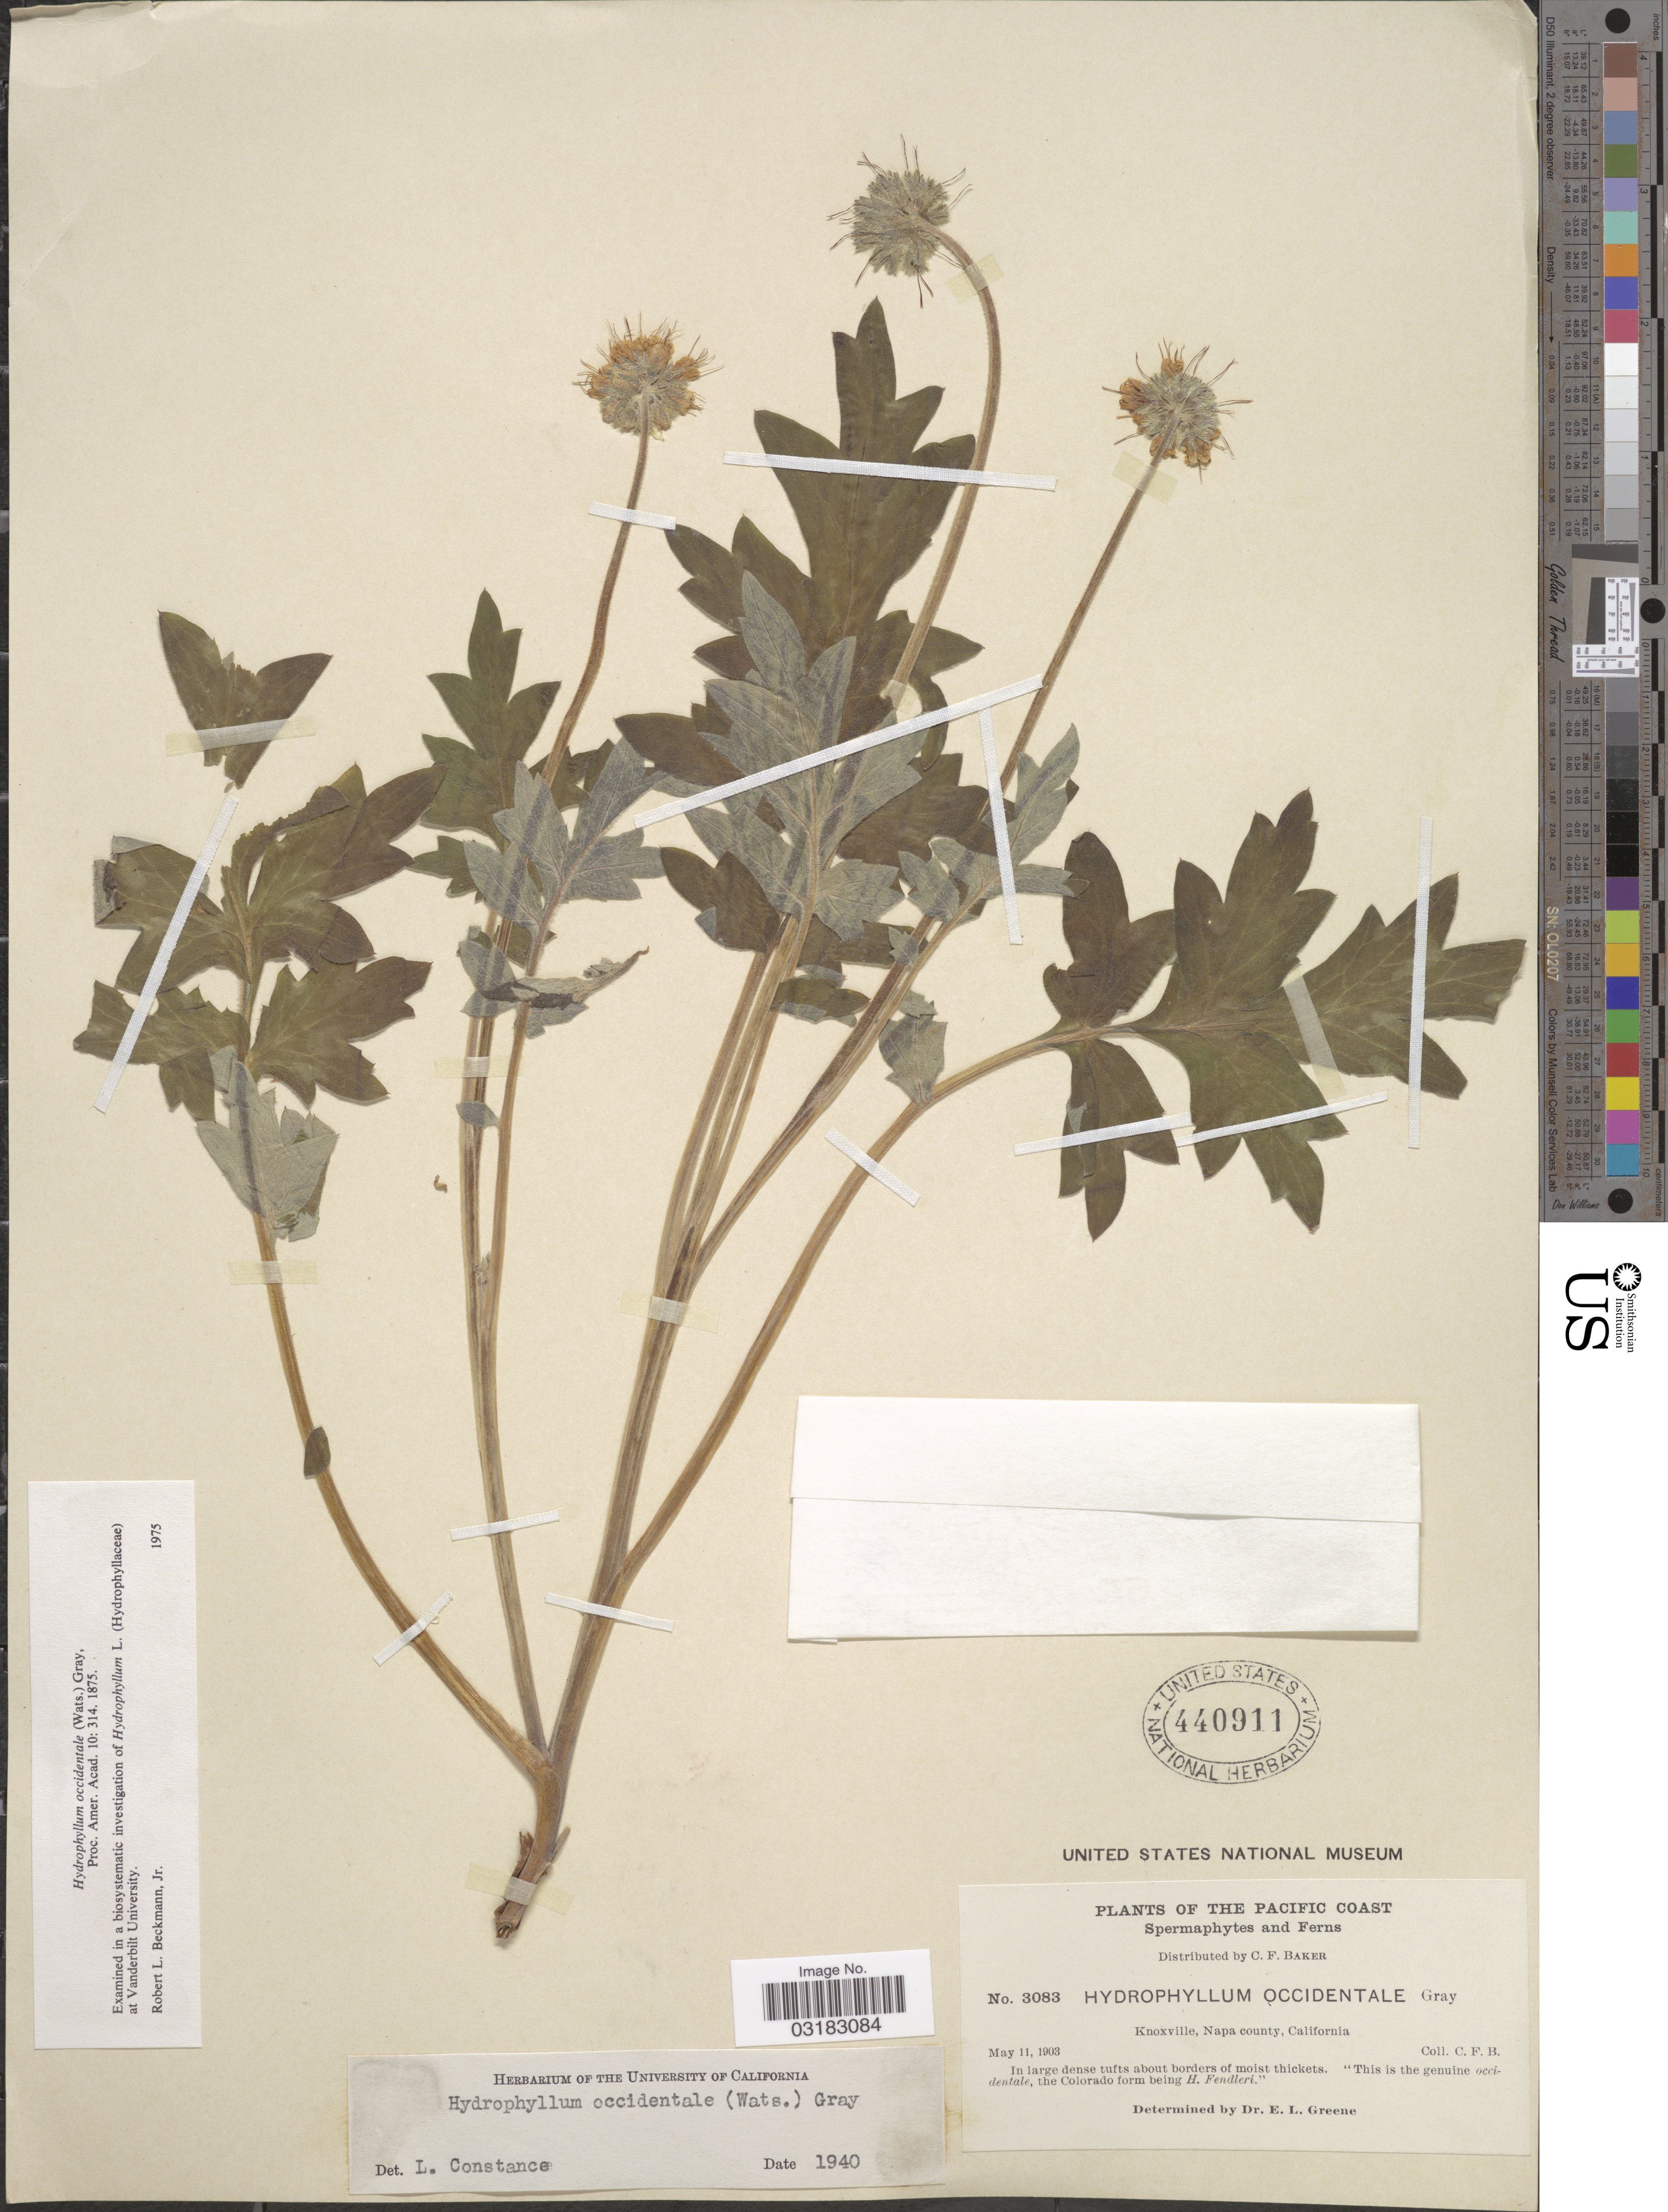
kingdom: Plantae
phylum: Tracheophyta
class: Magnoliopsida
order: Boraginales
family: Hydrophyllaceae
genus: Hydrophyllum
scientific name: Hydrophyllum occidentale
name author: (S. Watson) A. Gray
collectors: C. F. Baker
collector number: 3083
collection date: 1903-05-11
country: United States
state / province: California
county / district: Napa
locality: The Pacific Coast. Knoxville, Napa county.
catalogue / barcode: US 440911